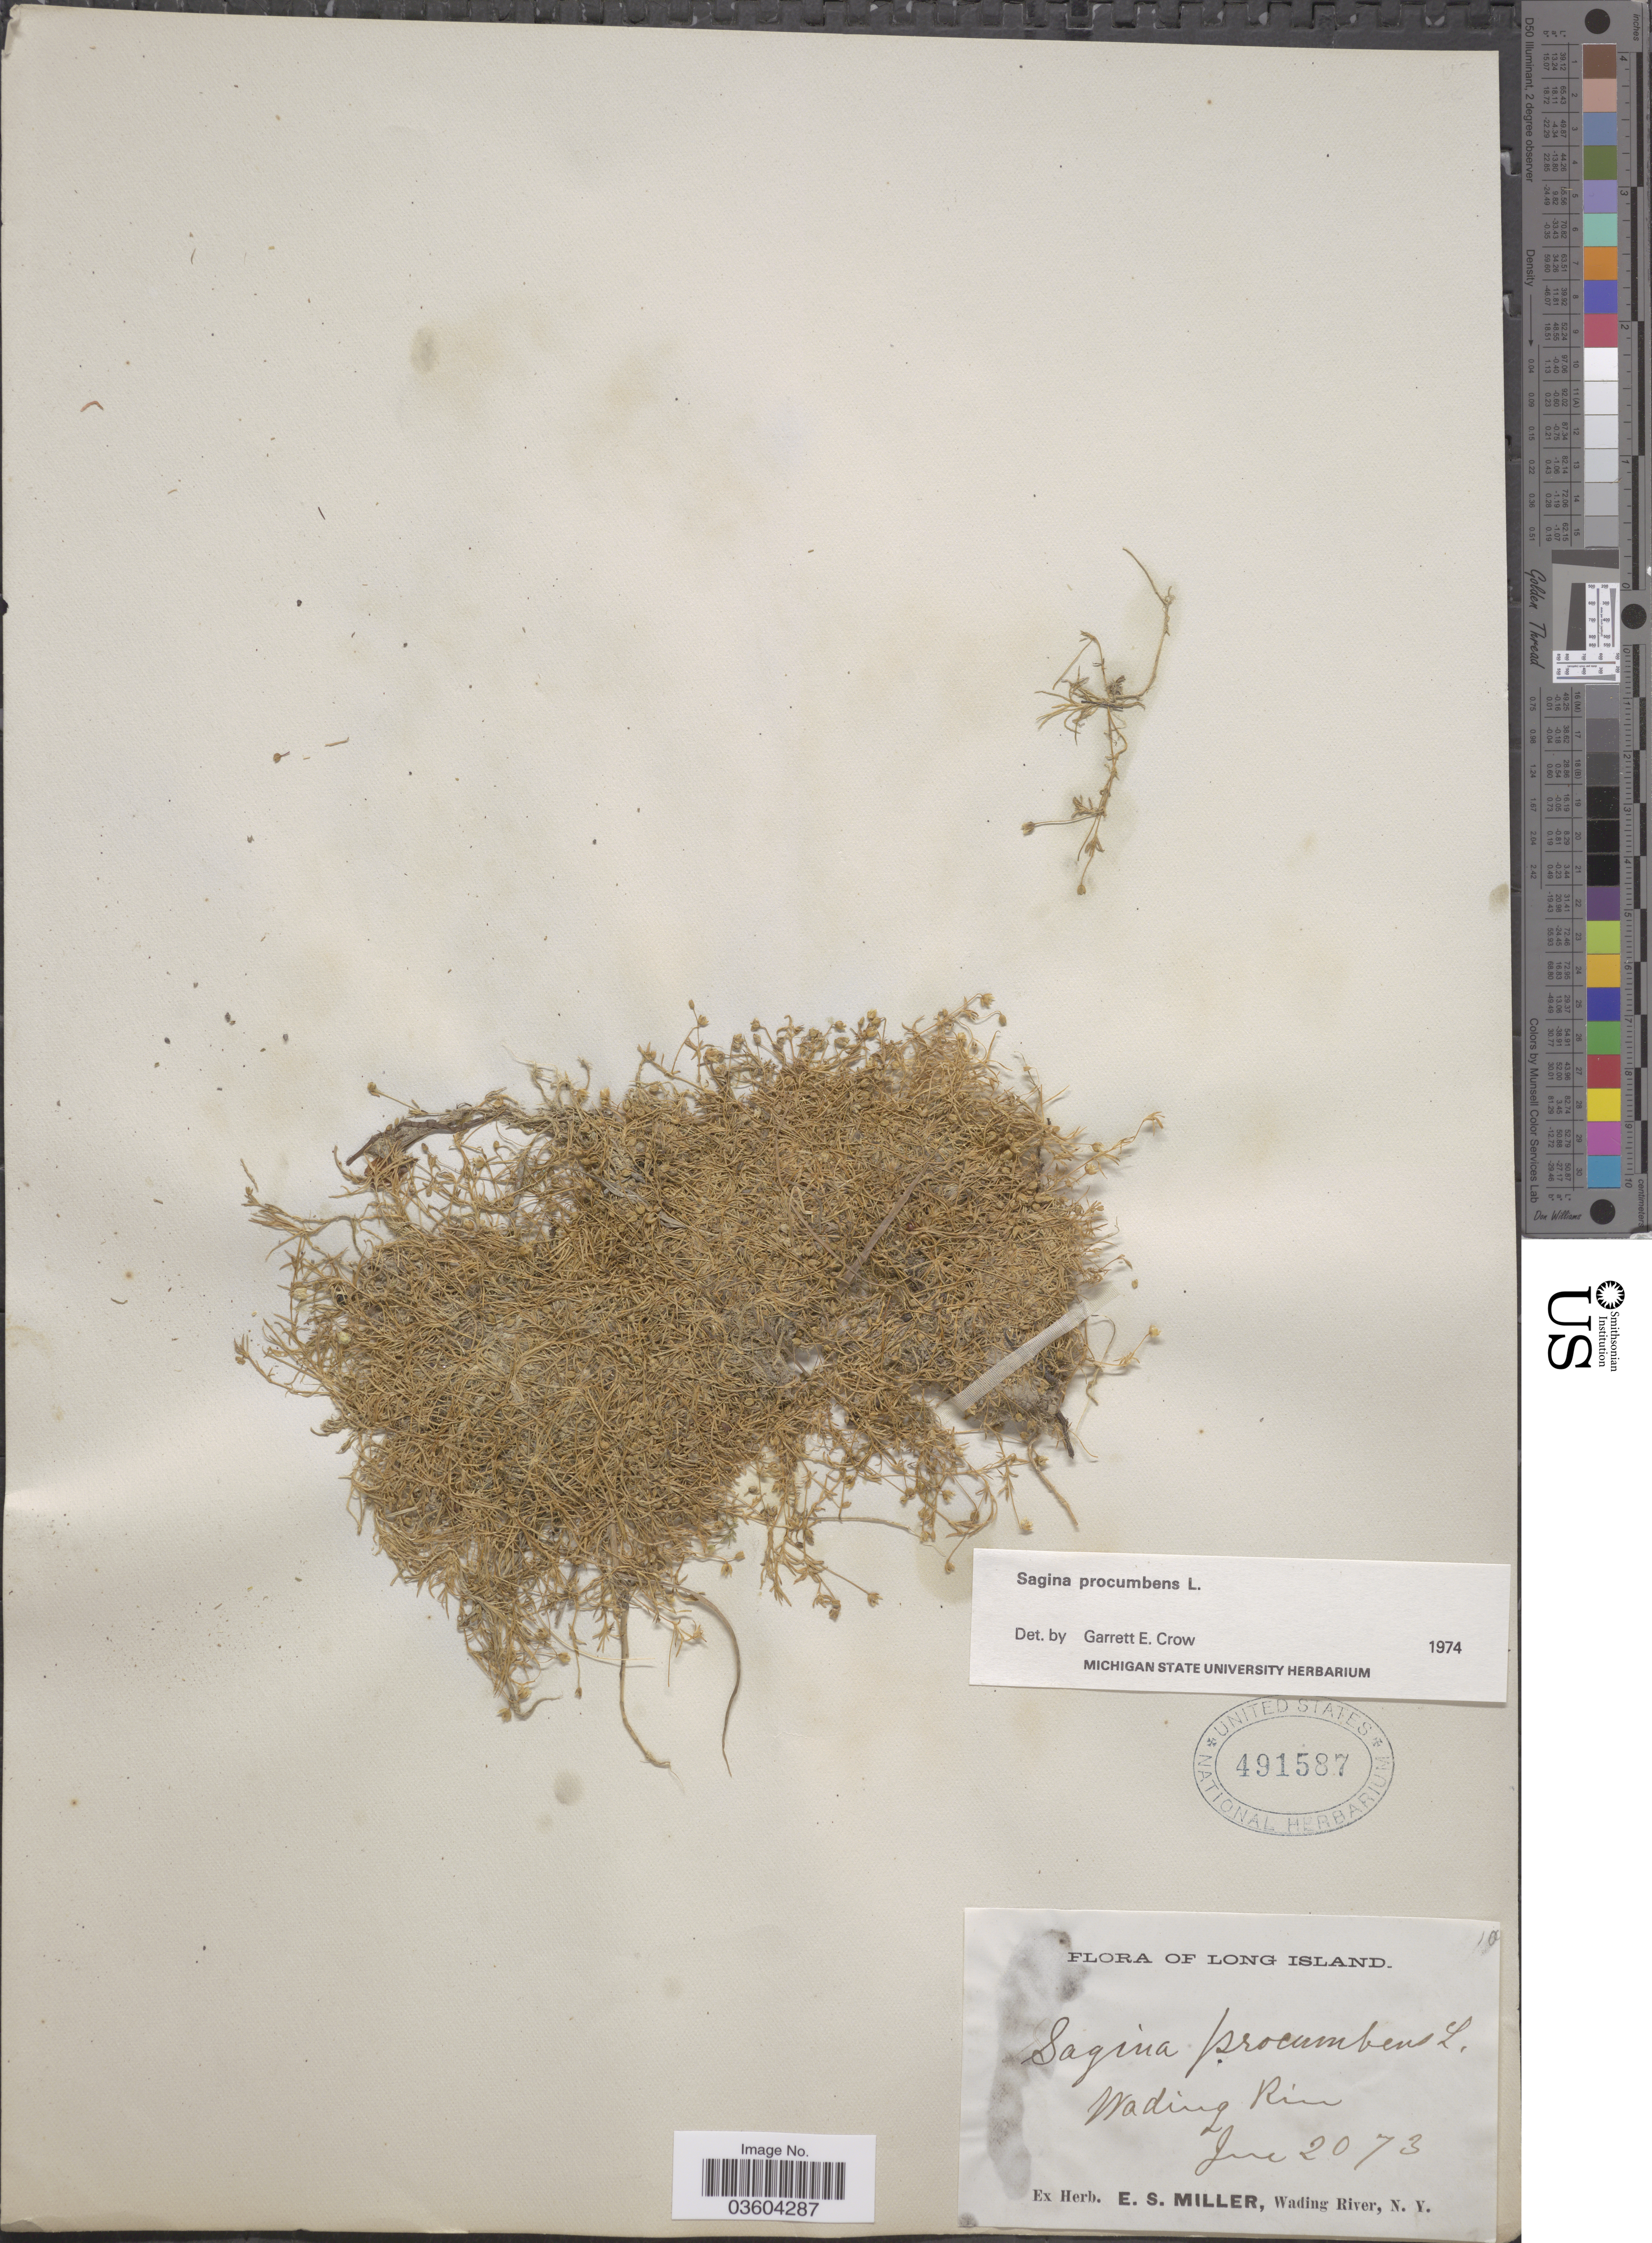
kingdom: Plantae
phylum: Tracheophyta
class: Magnoliopsida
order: Caryophyllales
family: Caryophyllaceae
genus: Sagina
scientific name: Sagina procumbens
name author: L.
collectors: ex herb. E. S. Miller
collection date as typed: Transcribed d/m/y: 20/6/73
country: United States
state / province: New York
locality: Long Island. Wading Rim.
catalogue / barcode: US 491587